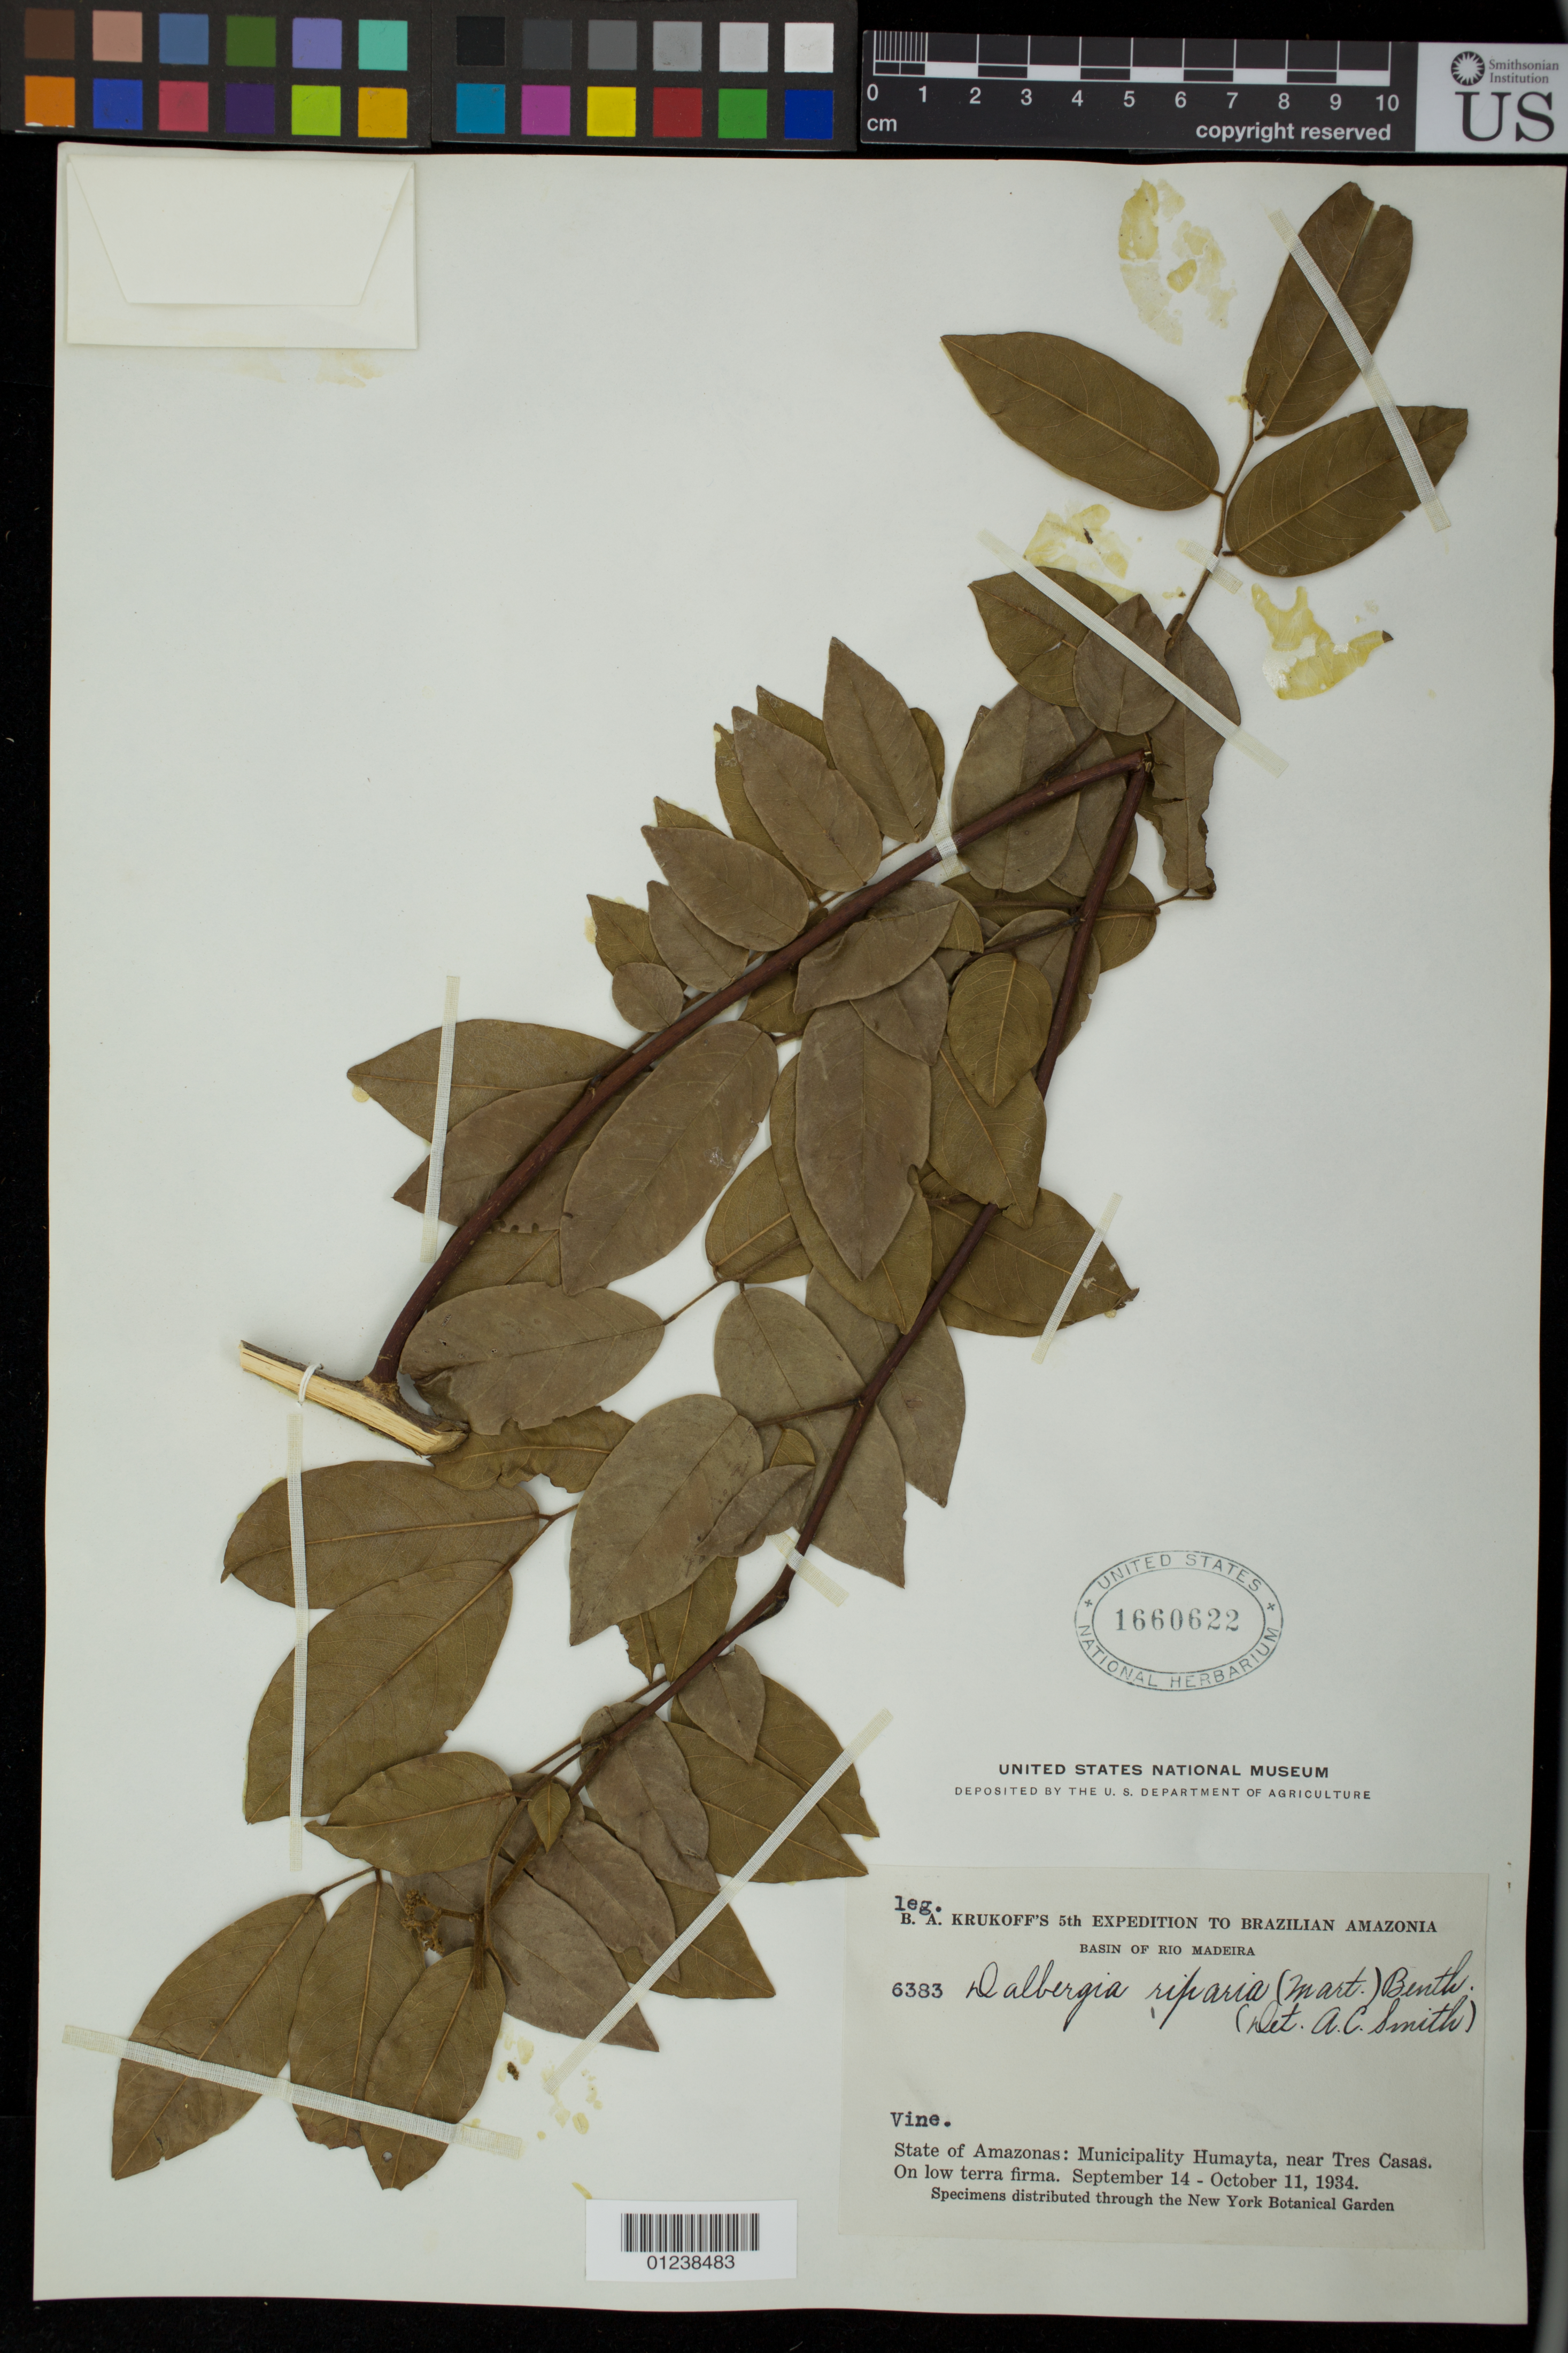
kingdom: Plantae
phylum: Tracheophyta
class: Magnoliopsida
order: Fabales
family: Fabaceae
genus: Dalbergia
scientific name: Dalbergia riparia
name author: (Mart.) Benth.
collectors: B. A. Krukoff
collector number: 6383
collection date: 1934-09-14/1934-10-11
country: Brazil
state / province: Amazonas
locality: Basin of Rio Madeira. Municipality Humayta, near Tres Casas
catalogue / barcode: US 1660622